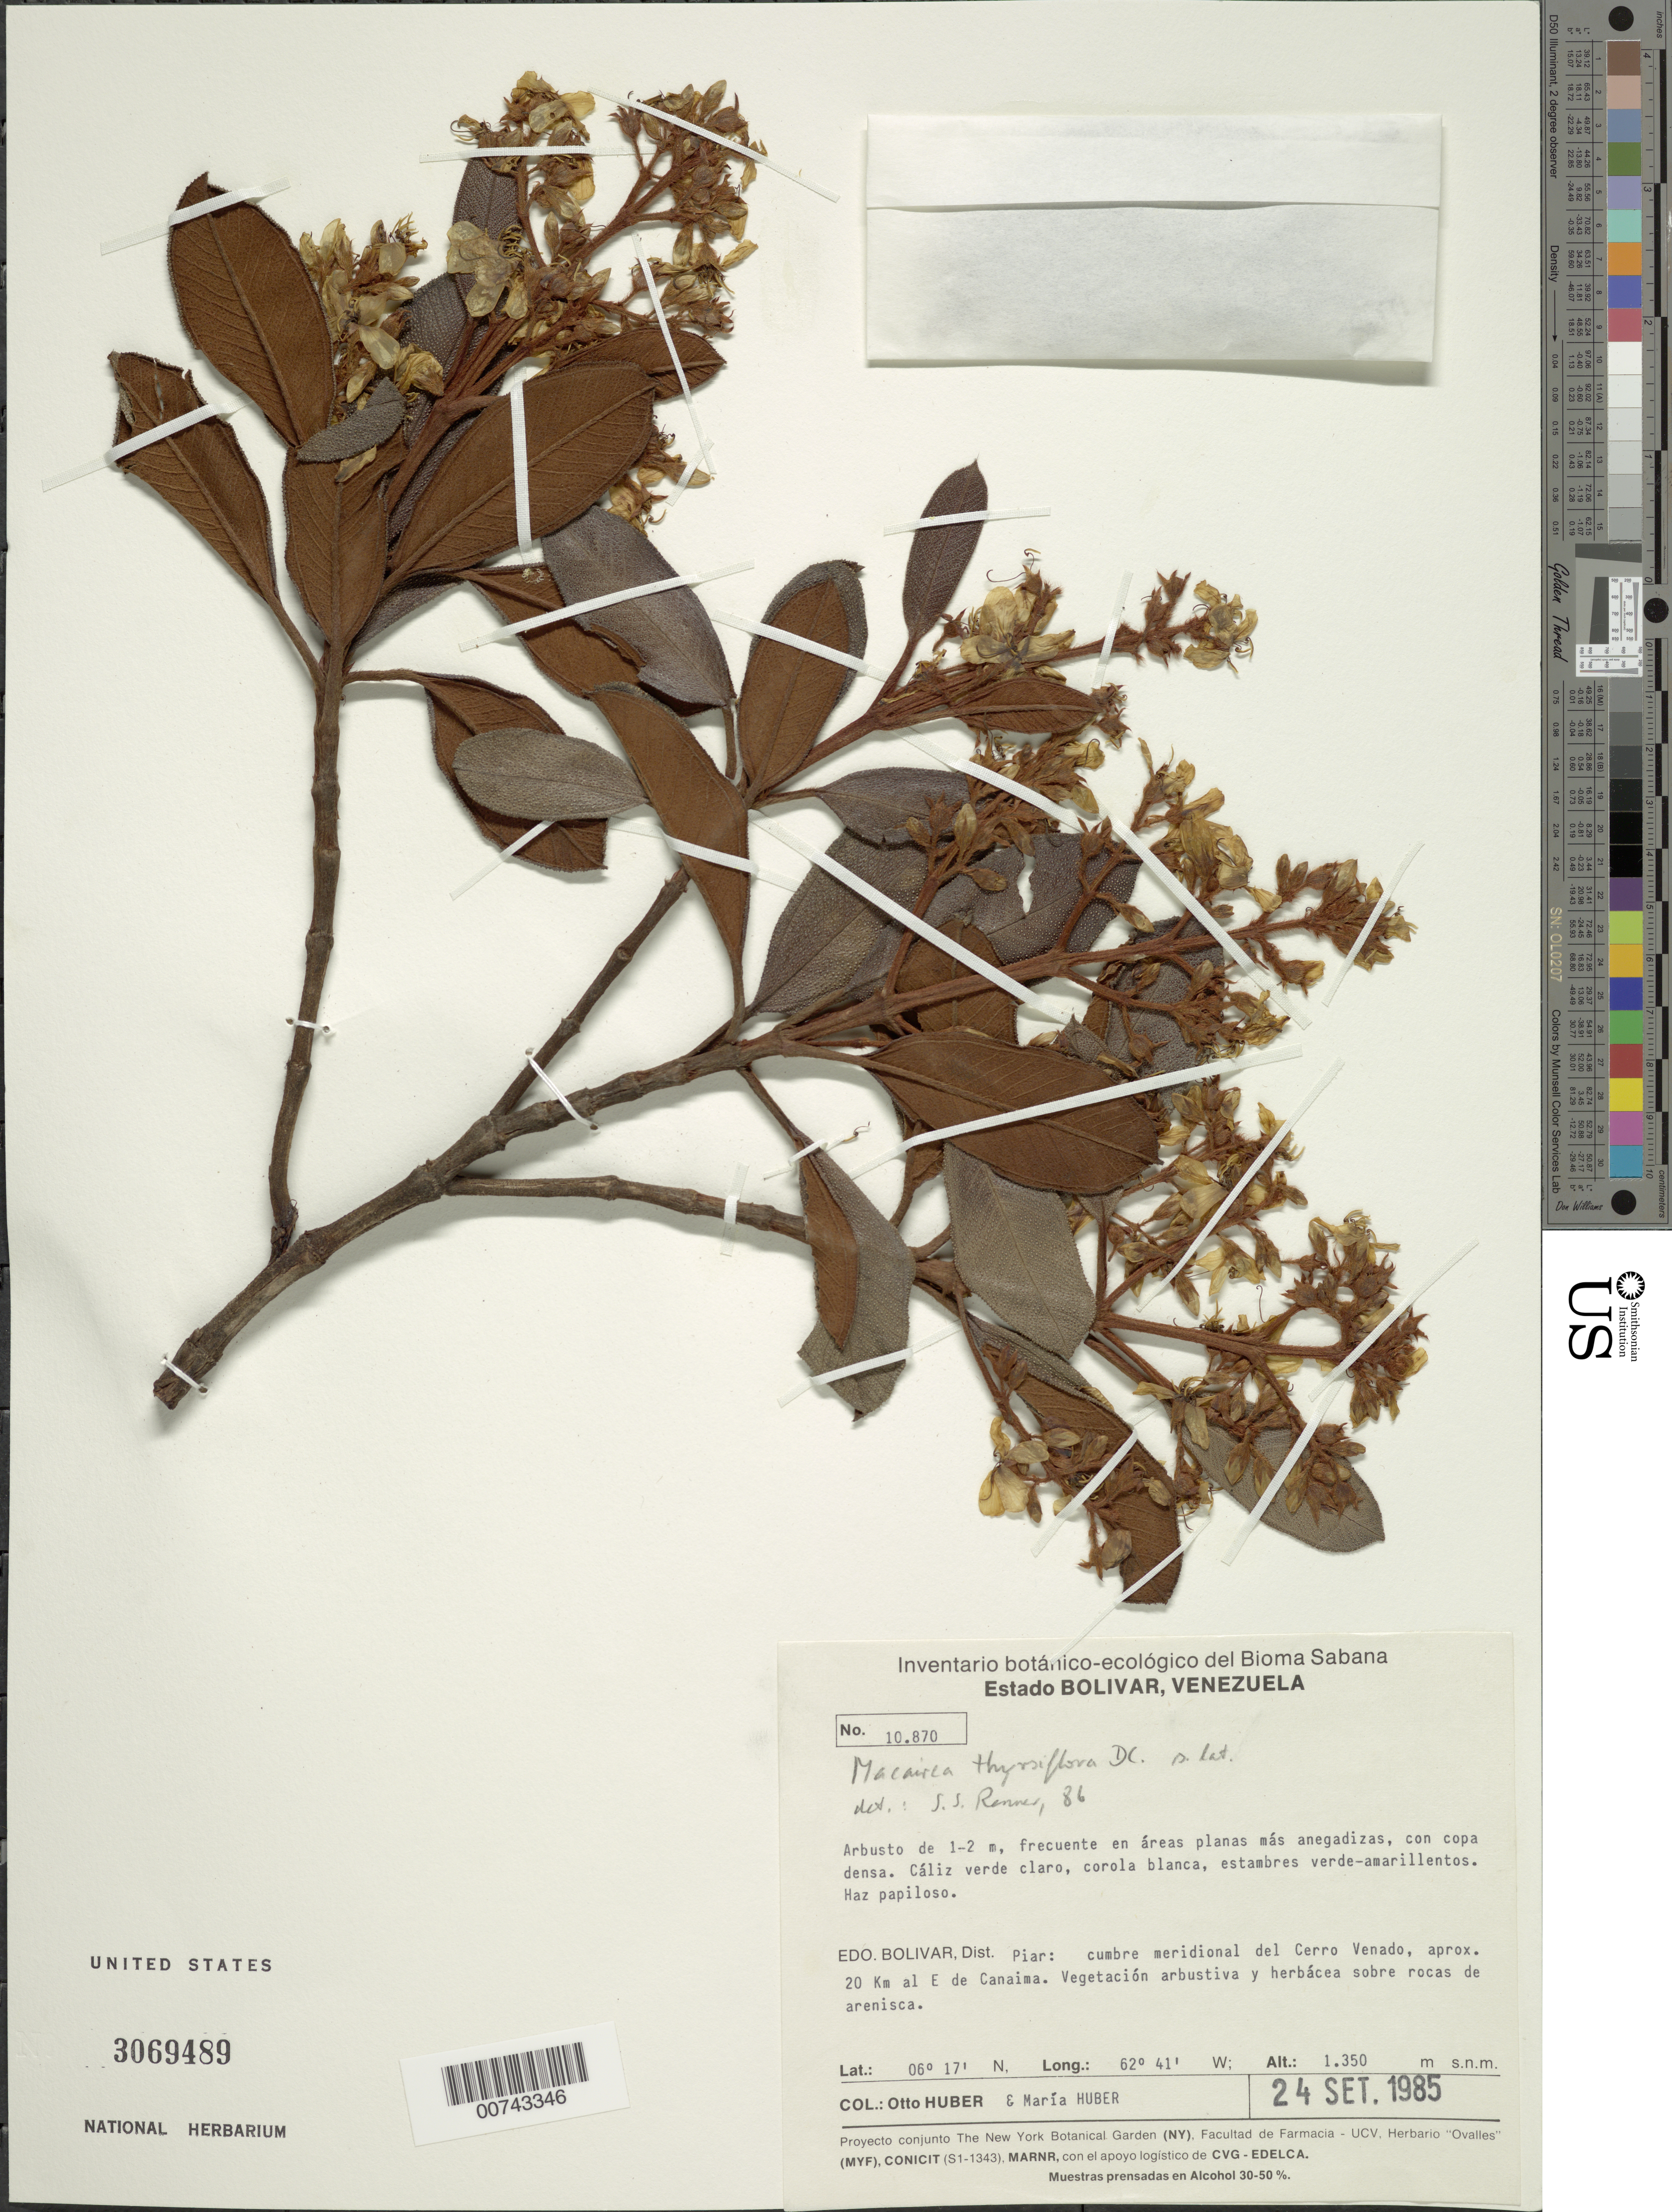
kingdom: Plantae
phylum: Tracheophyta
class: Magnoliopsida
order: Myrtales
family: Melastomataceae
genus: Macairea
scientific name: Macairea aspera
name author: N.E. Br.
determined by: Nunes da Silva, Diego, (RB), Jardim Botanico do Rio de Janeiro - Herbario (BRAZIL)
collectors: O. Huber & M. Huber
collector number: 10870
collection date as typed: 24-Sep-85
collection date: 1985-09-24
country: Venezuela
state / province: Bolívar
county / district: Piar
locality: Cerro Venado, 20 km E of Canaima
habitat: Vegetation arbustiva y herbacea sobre rocas de arenisca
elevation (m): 1350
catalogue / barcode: US 3069489